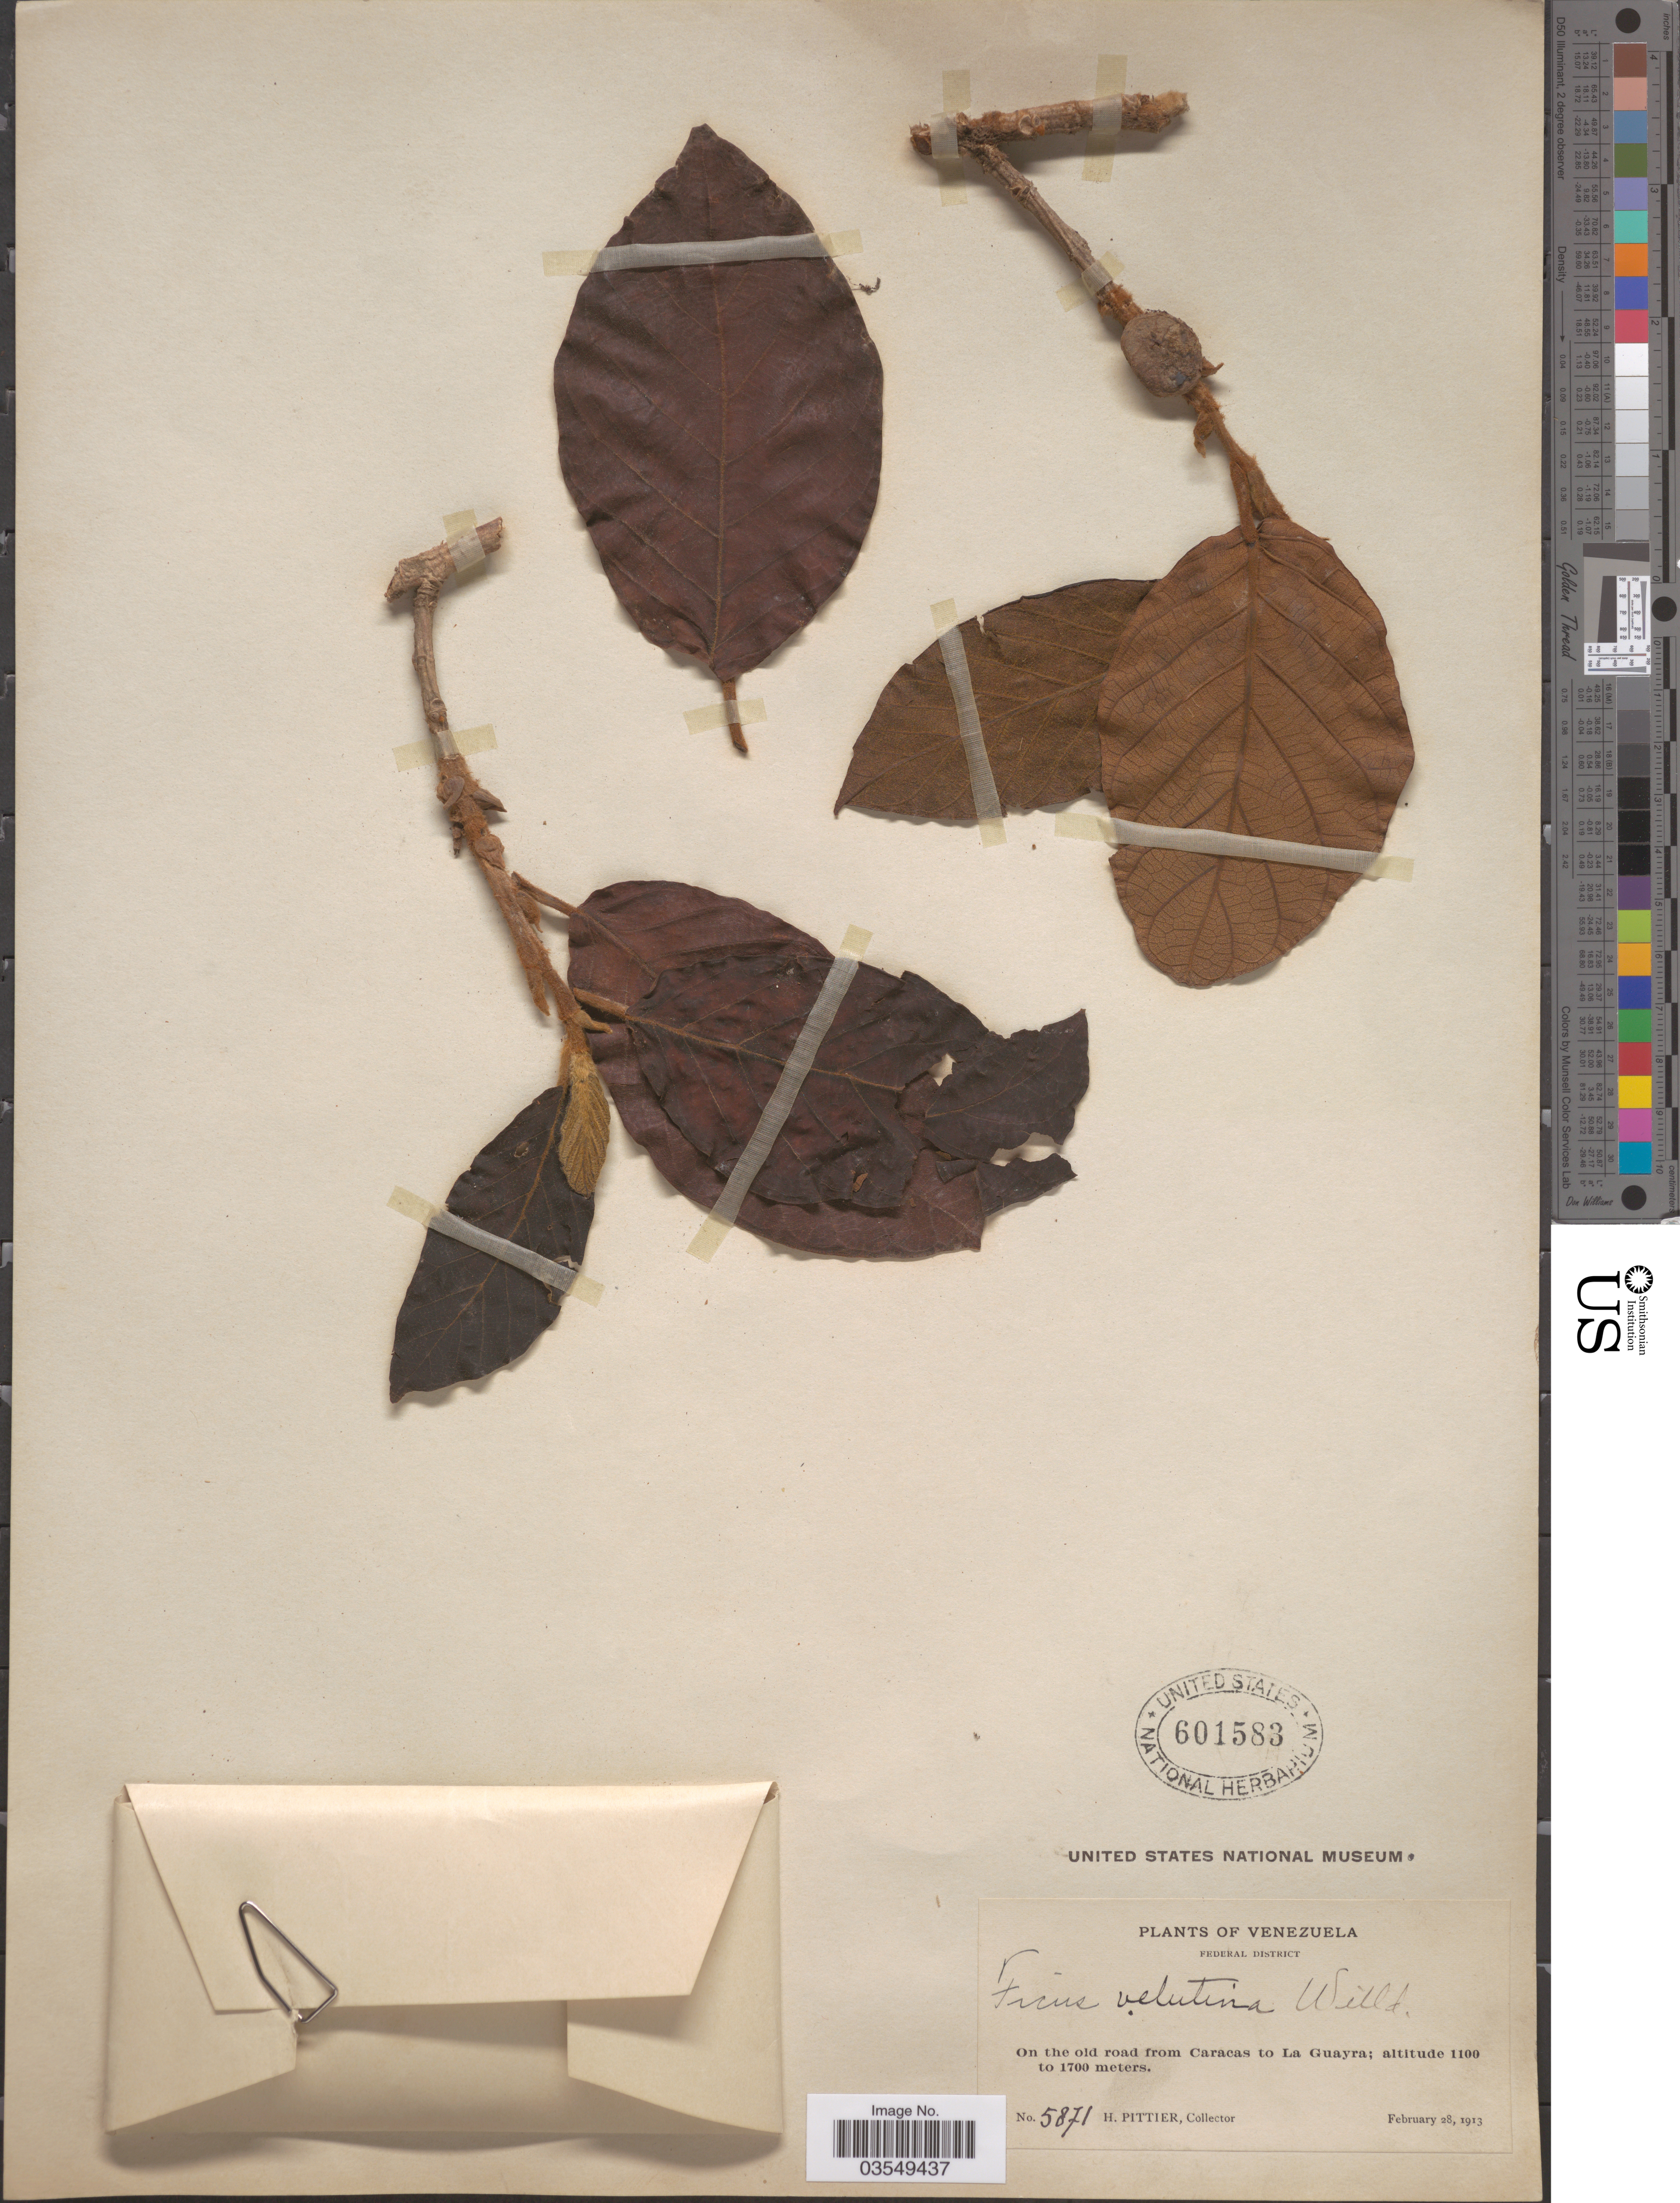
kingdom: Plantae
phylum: Tracheophyta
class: Magnoliopsida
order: Rosales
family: Moraceae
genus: Ficus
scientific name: Ficus velutina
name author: Humb. & Bonpl. ex Willd.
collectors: H. F. Pittier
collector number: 5871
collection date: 1913-02-28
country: Venezuela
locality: Federal District. On the old road from Caracas to La Guayra.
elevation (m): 1100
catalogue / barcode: US 601583